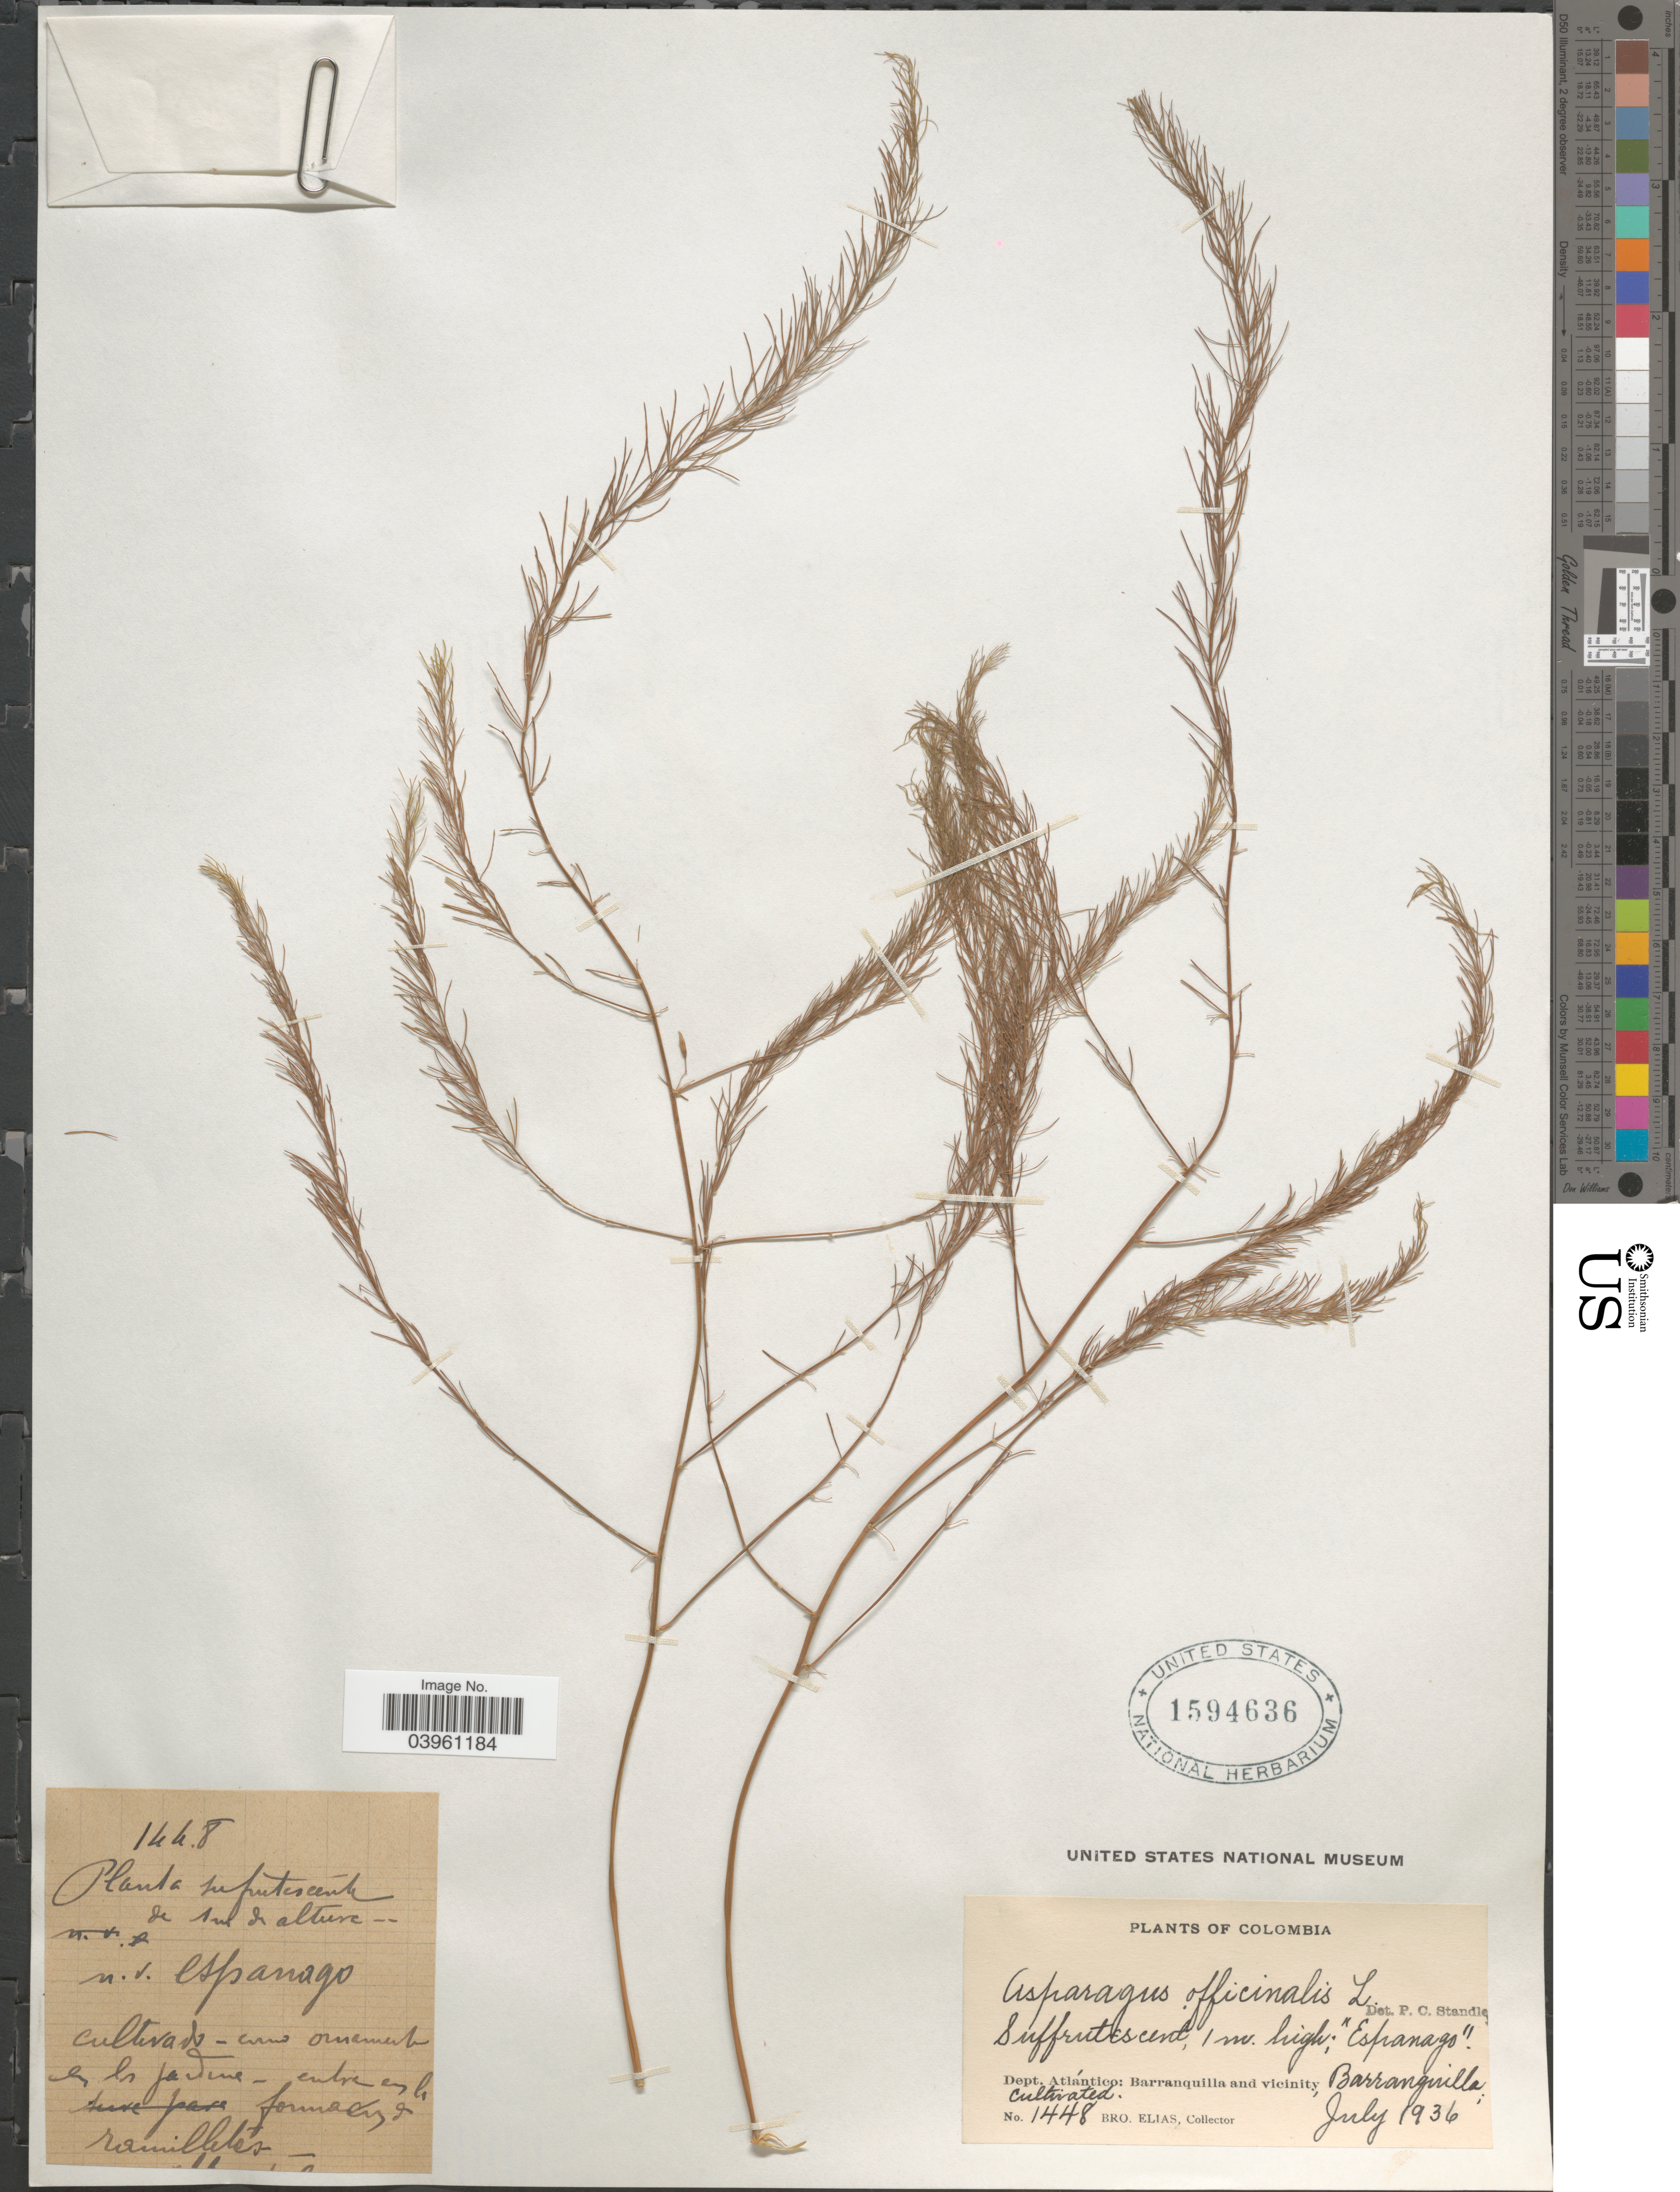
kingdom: Plantae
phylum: Tracheophyta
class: Liliopsida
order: Asparagales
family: Asparagaceae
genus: Asparagus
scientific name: Asparagus officinalis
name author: L.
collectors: Bro. Elias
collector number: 1448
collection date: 1936-07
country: Colombia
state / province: Atlántico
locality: Dept. Atlántico: Barranquila and vicinity.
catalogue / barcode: US 1594636